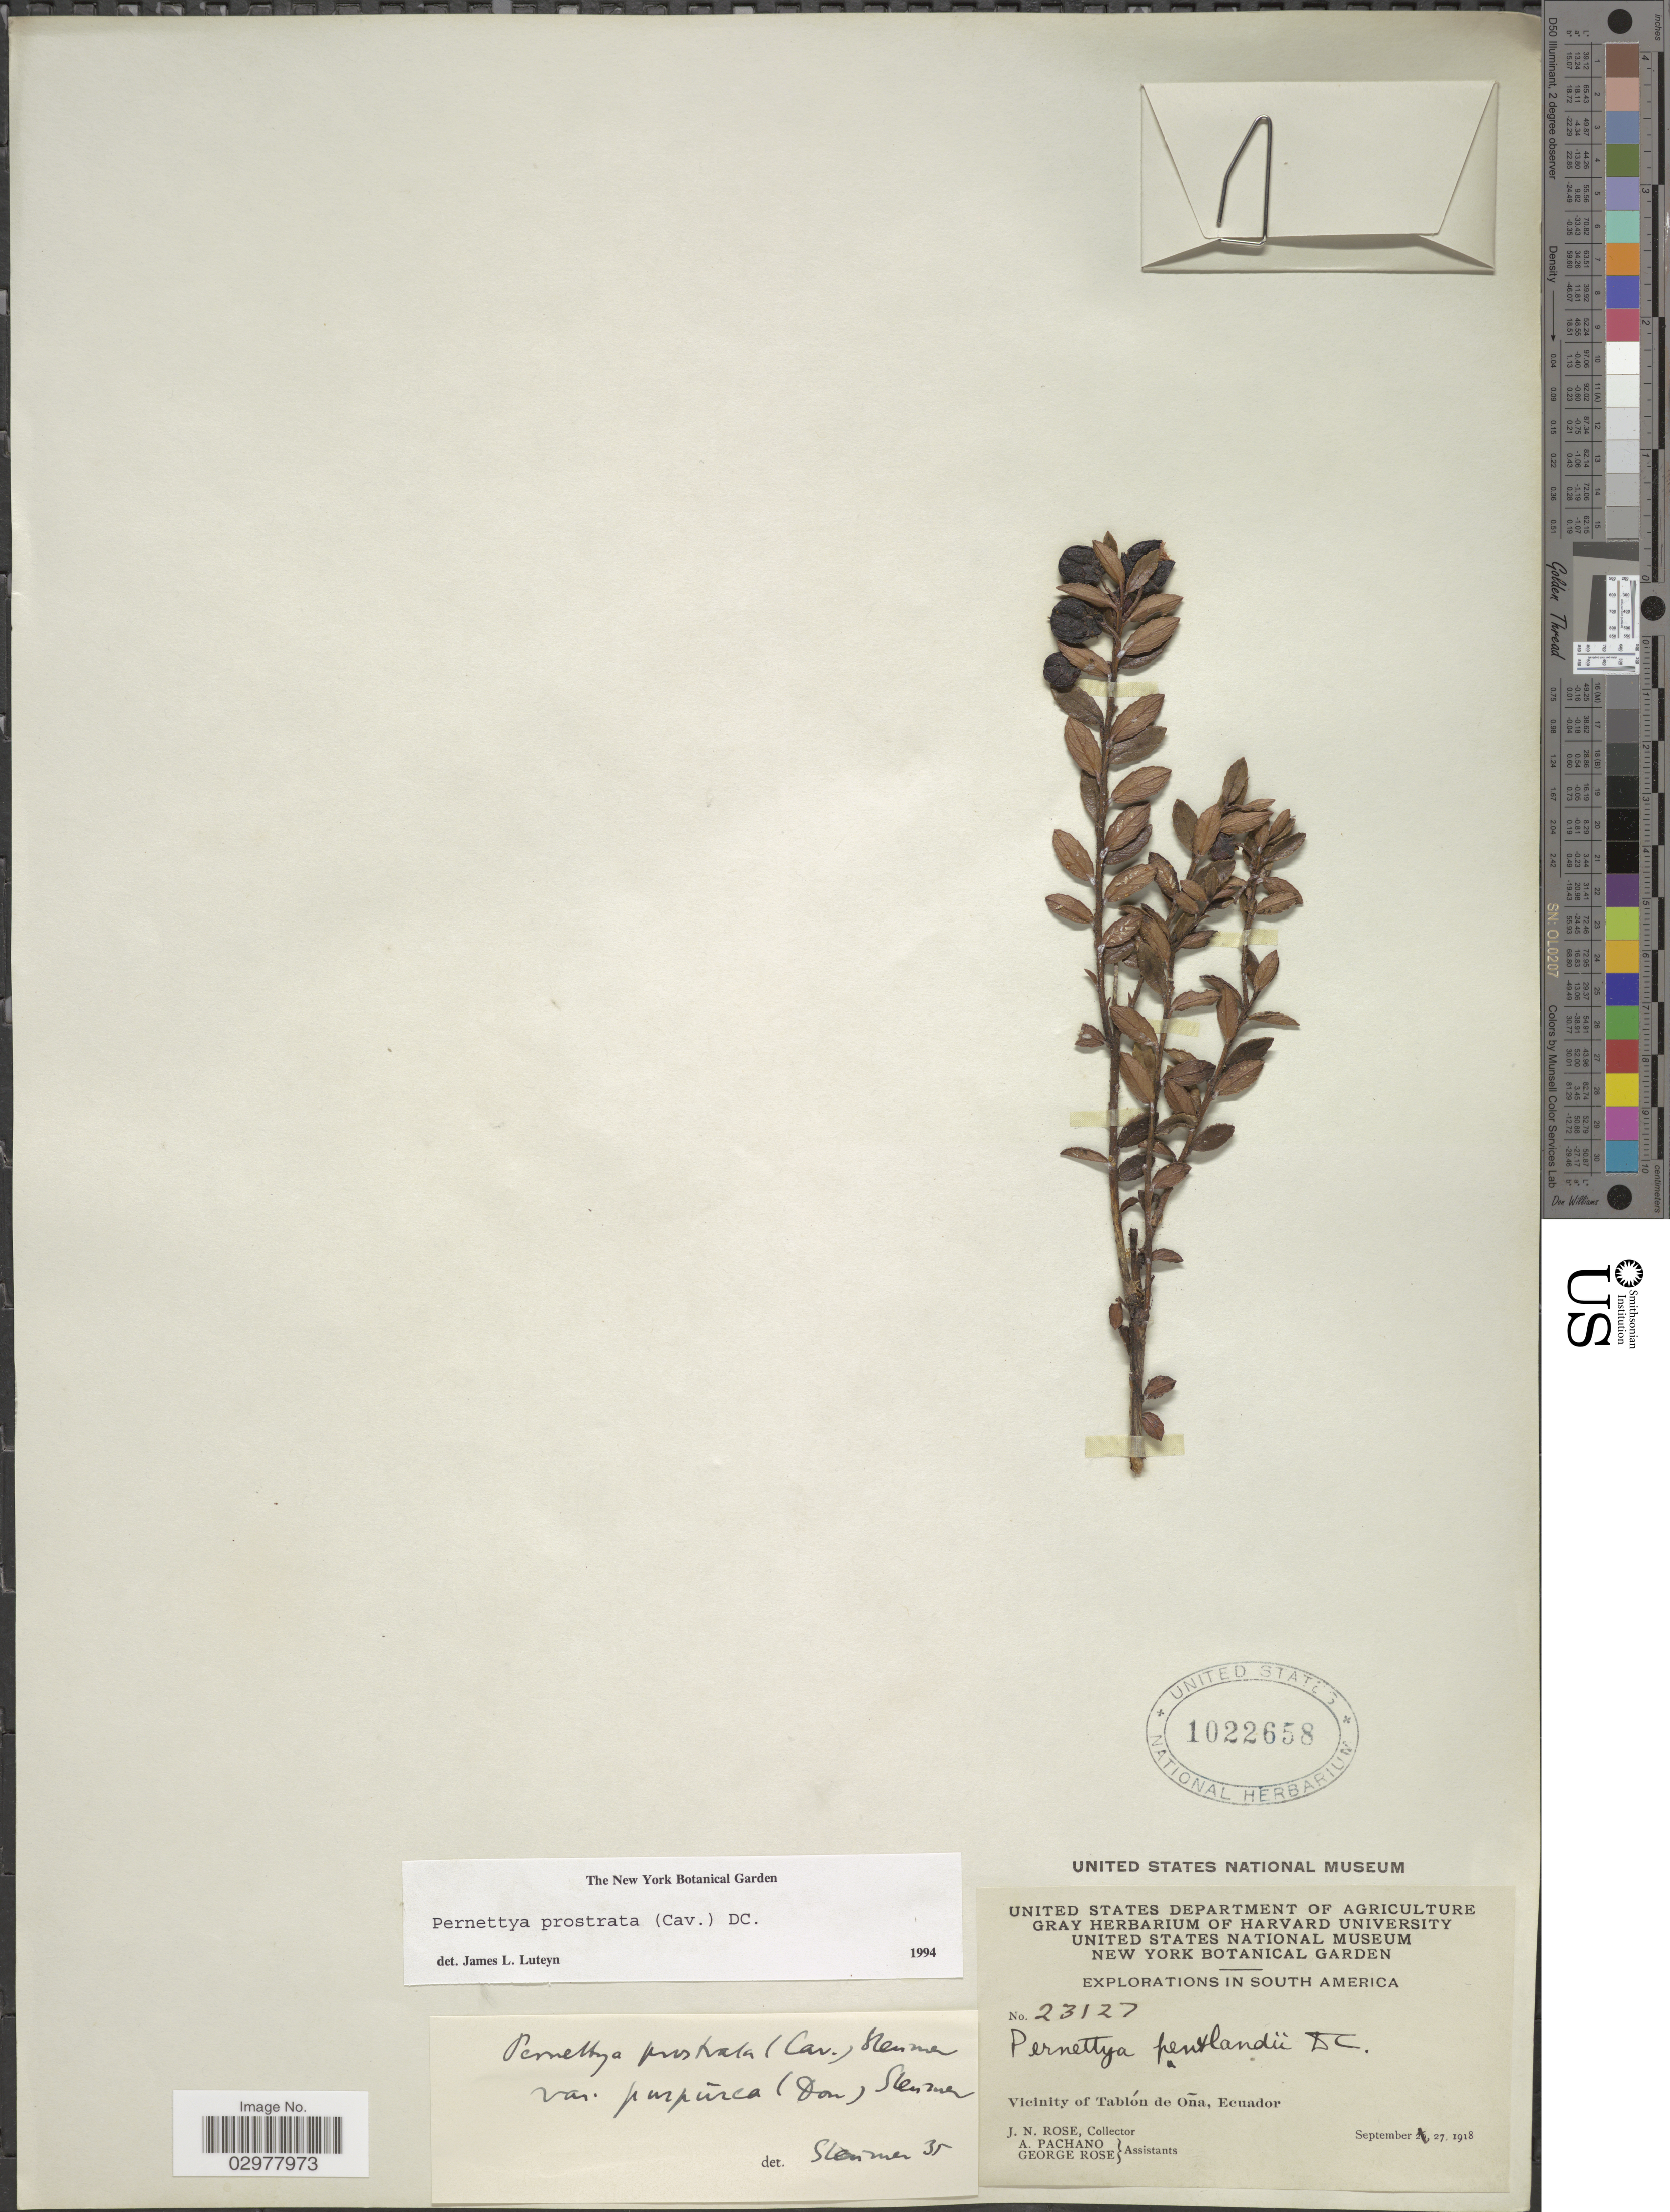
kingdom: Plantae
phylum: Tracheophyta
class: Magnoliopsida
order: Ericales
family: Ericaceae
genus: Pernettya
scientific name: Pernettya prostrata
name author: (Cav.) DC.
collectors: J. N. Rose, A. Pachano & G. Rose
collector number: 23127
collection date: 1918-09-27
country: Ecuador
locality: Vicinity of Tablón de Oña.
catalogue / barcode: US 1022658